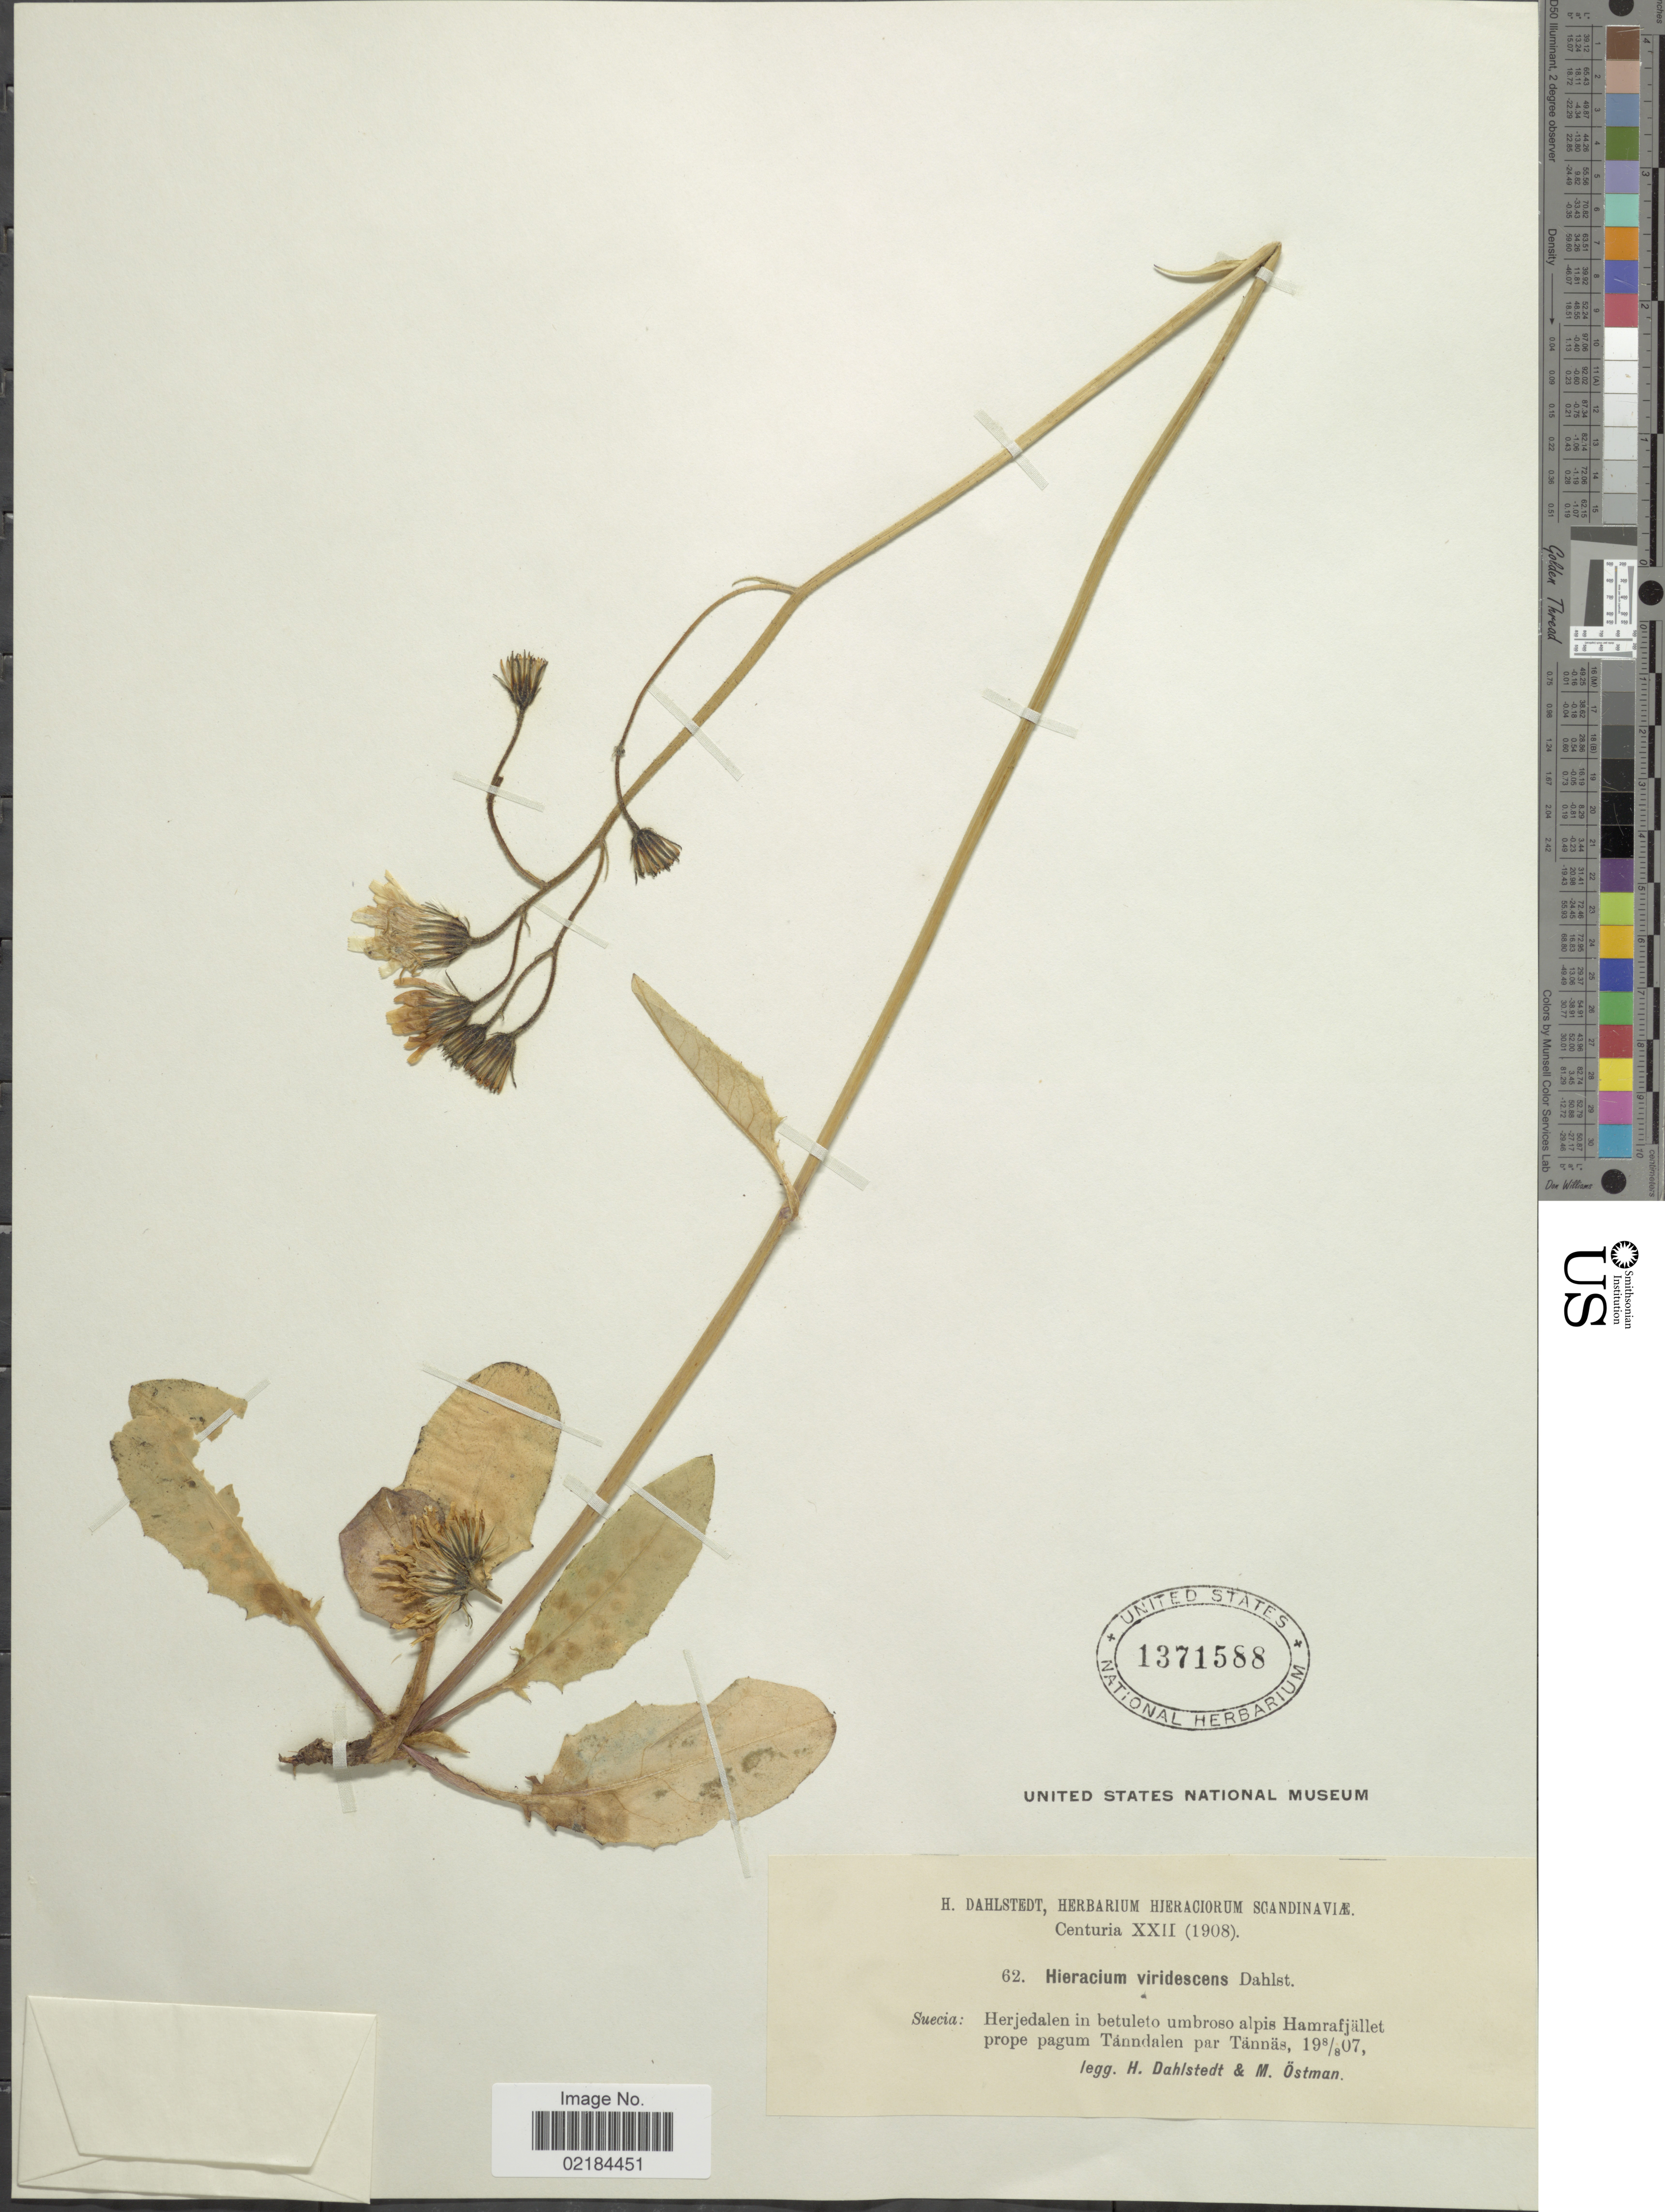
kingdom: Plantae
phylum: Tracheophyta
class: Magnoliopsida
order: Asterales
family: Asteraceae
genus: Hieracium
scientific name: Hieracium viridescens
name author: Dahlst.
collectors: H. G. Dahlstedt & M. Östman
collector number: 62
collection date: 1907-08-08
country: Sweden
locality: Herjedalen in betuleto umbroso alpis Hamrafjallet prope pagum Tanndalen par Tannas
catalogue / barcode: US 1371588